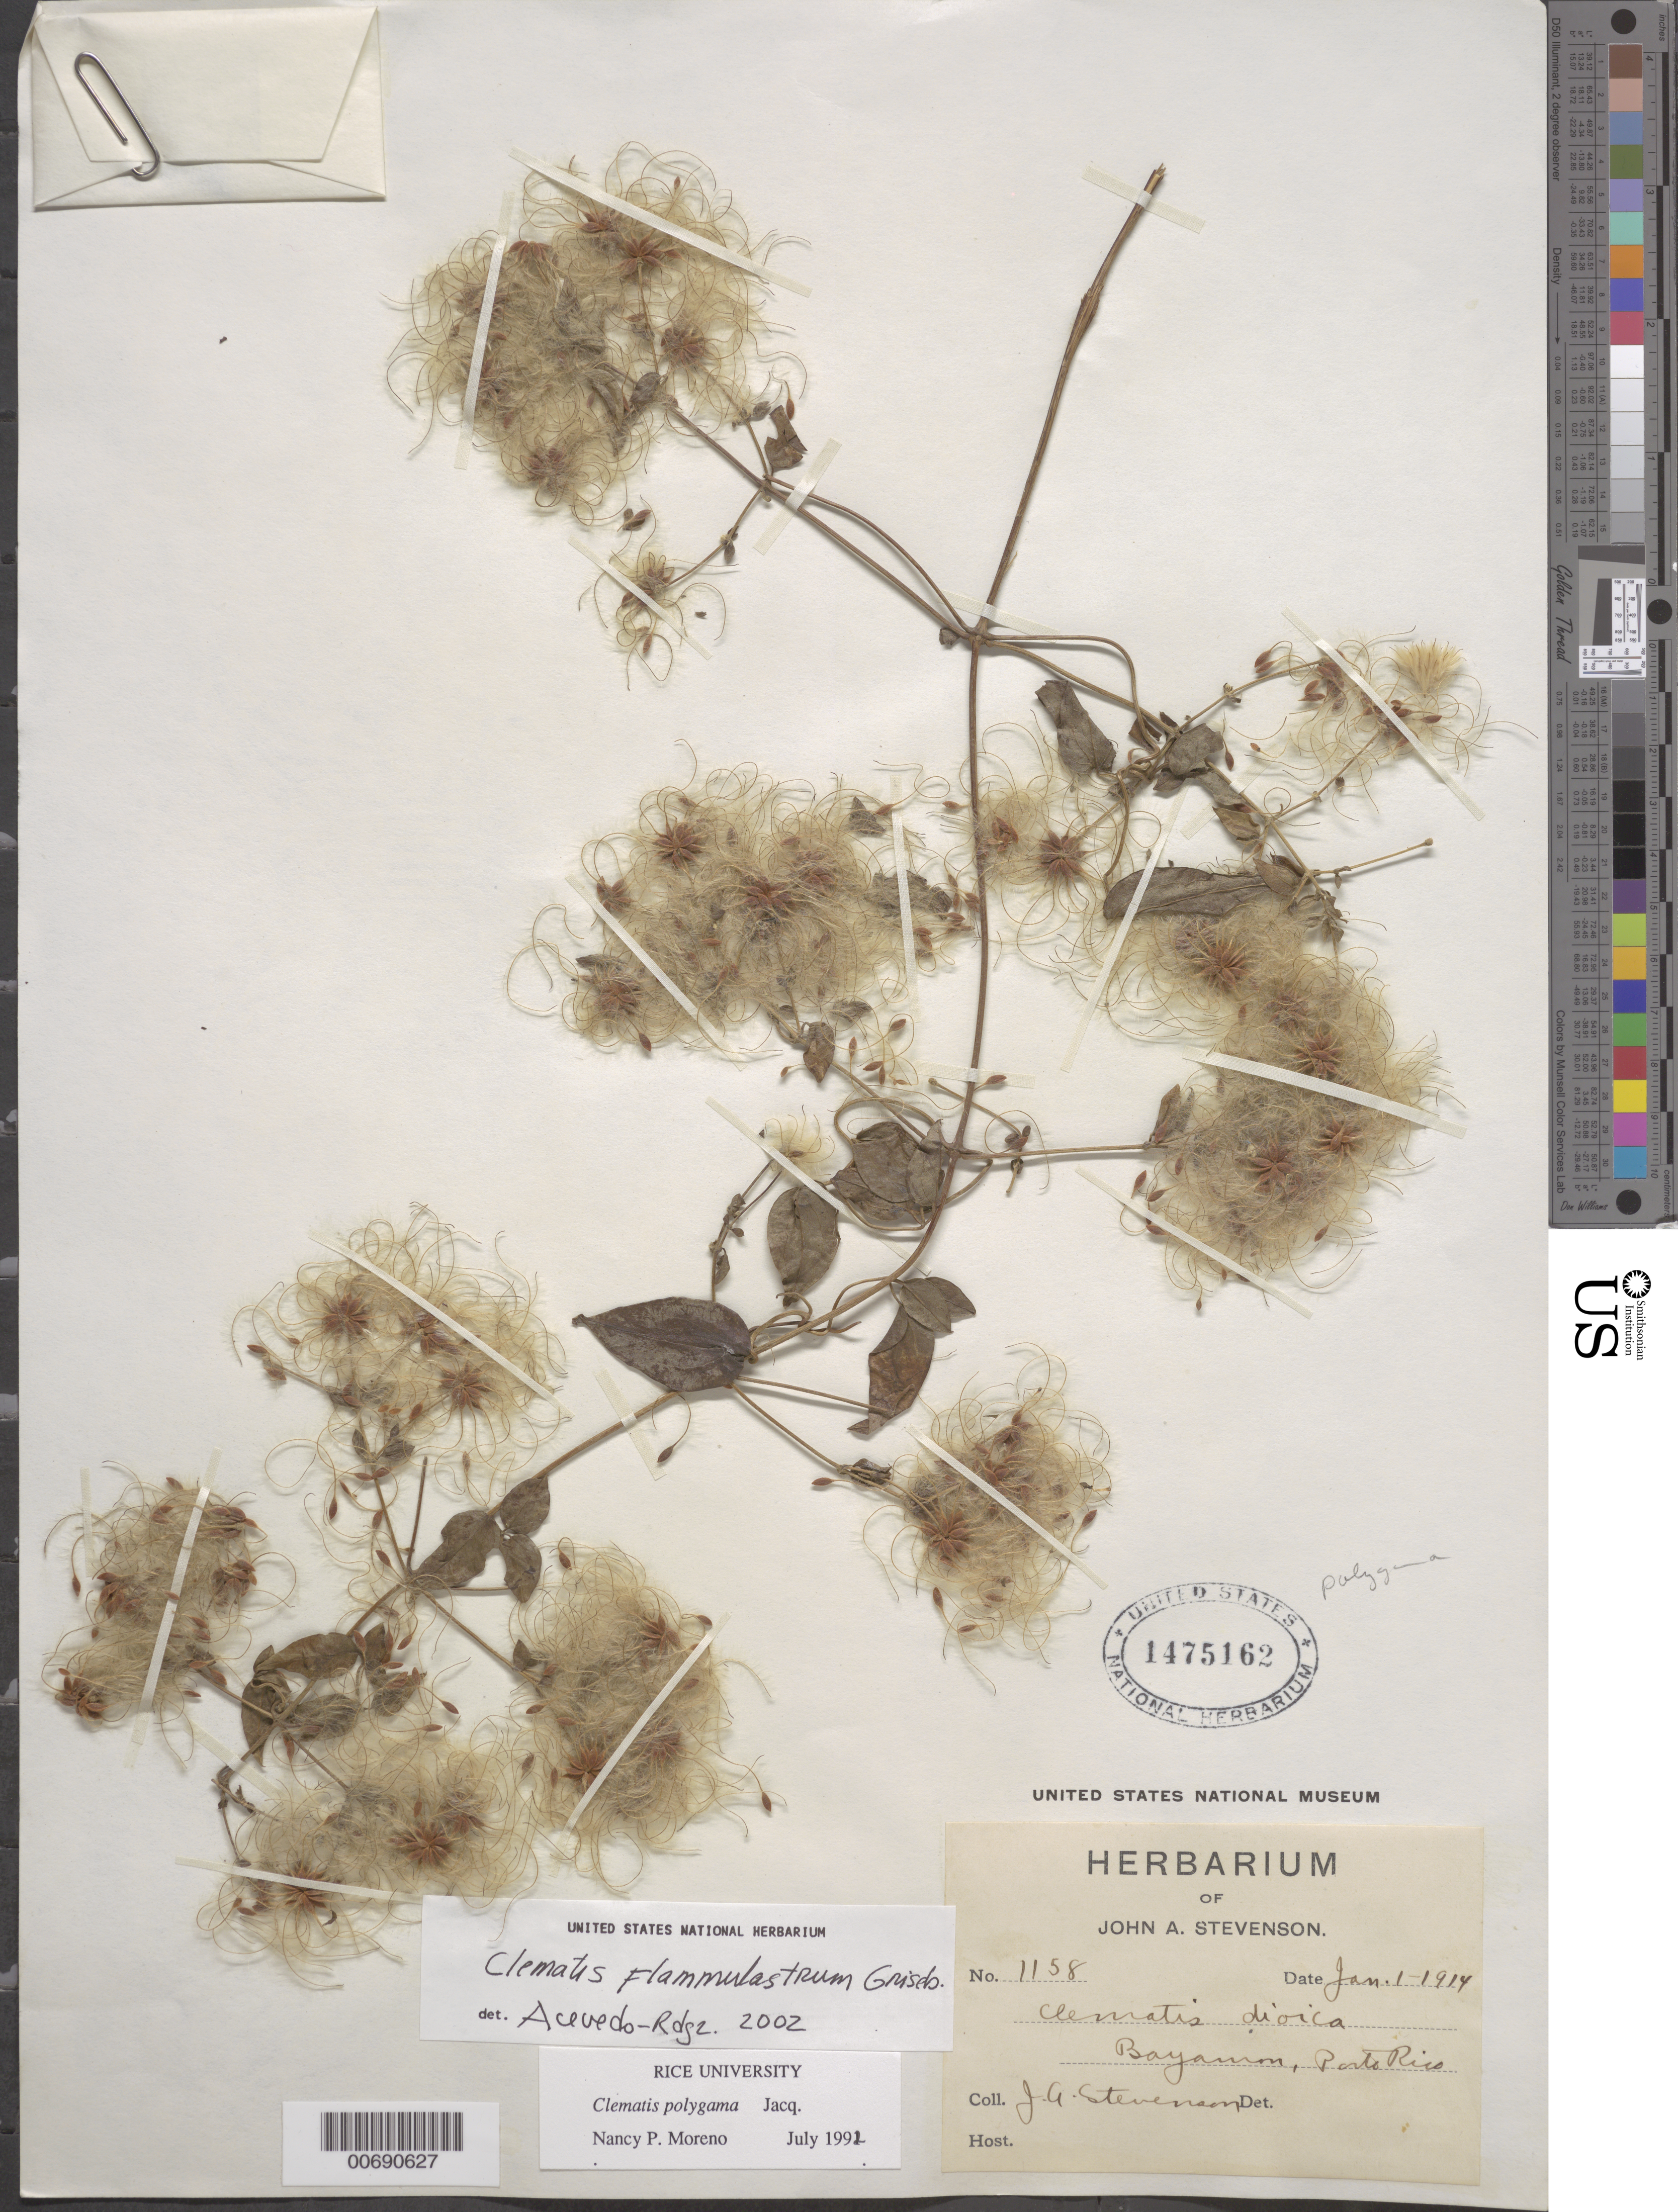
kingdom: Plantae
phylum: Tracheophyta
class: Magnoliopsida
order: Ranunculales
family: Ranunculaceae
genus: Clematis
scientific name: Clematis flammulastrum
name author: Griseb.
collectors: J. Stevenson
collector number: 1158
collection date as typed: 01 Jan 1914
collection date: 1914-01-01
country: Puerto Rico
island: Greater Antilles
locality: Bayamon.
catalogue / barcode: US 1475162